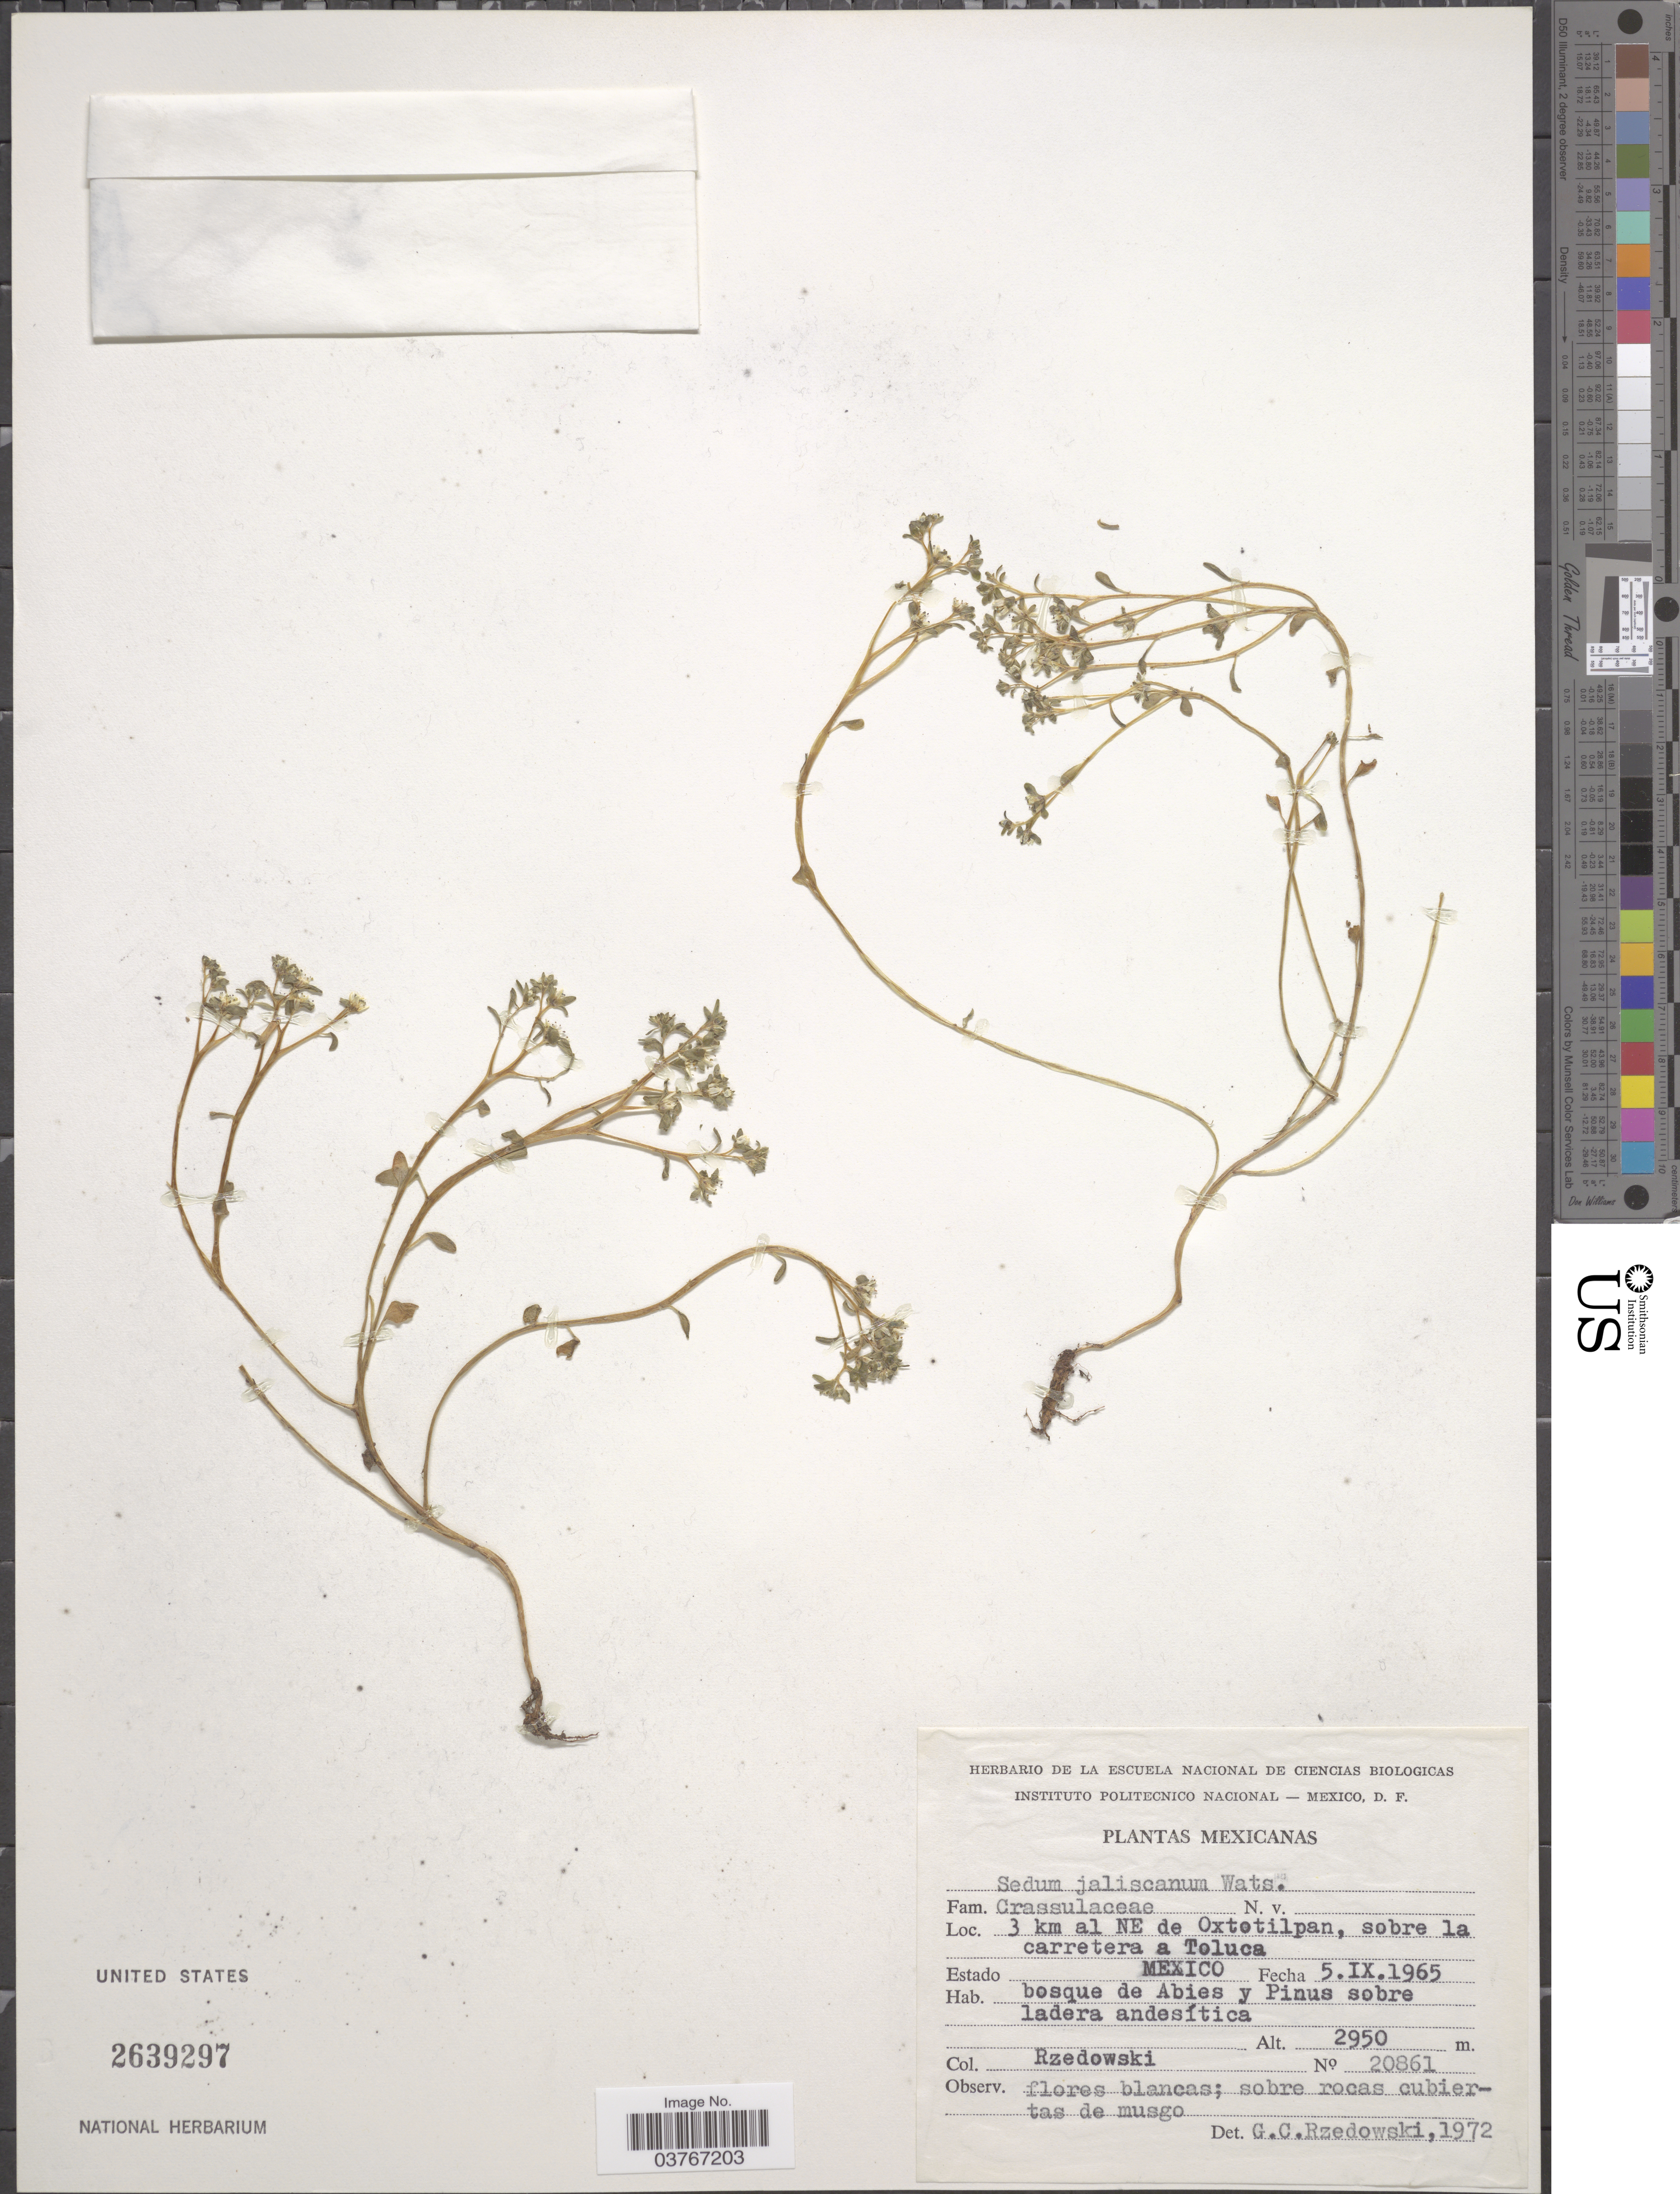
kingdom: Plantae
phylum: Tracheophyta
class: Magnoliopsida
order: Saxifragales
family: Crassulaceae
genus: Sedum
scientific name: Sedum jaliscanum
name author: S. Watson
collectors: Rzedowski, --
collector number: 20861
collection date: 1965-09-05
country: Mexico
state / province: México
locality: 3 km al NE de Oxtotilpan, sobre la carretera a Toluca.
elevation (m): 2950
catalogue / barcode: US 2639297